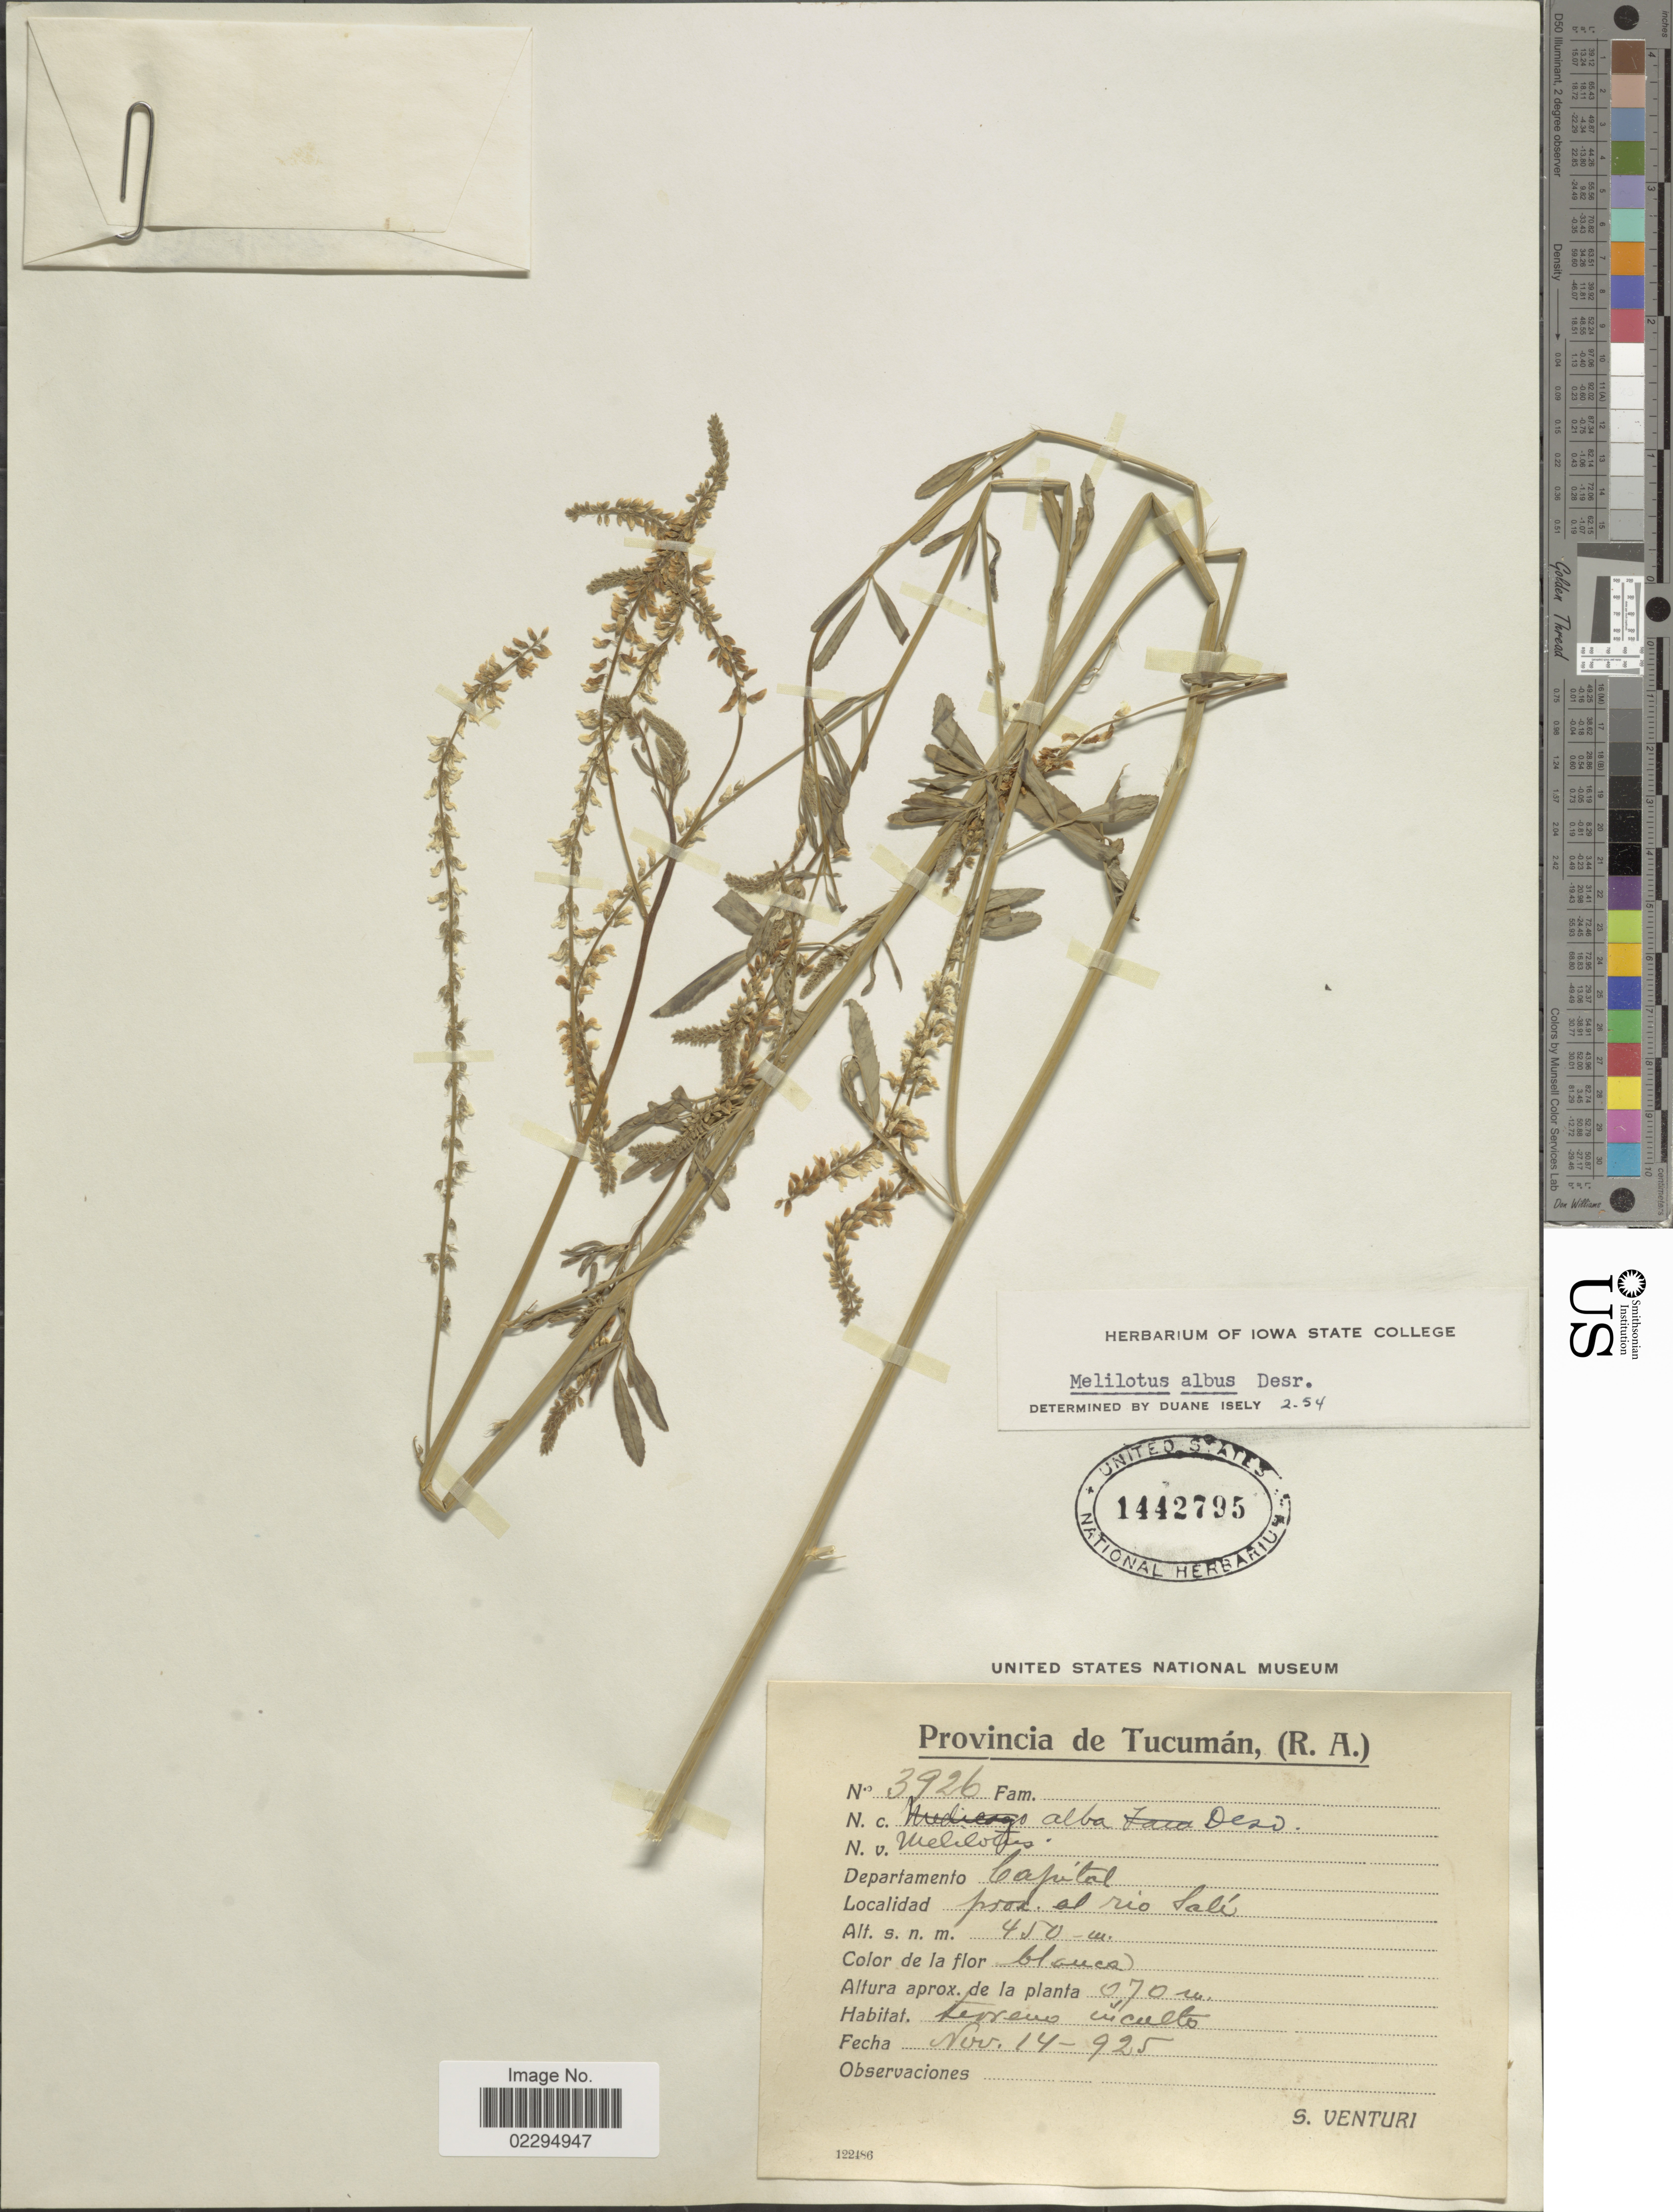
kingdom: Plantae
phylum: Tracheophyta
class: Magnoliopsida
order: Fabales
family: Fabaceae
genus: Melilotus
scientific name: Melilotus albus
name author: Medik.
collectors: S. Venturi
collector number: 3926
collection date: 1925-11-14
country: Argentina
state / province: Tucuman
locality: (R.A.), Departamento Capital, prox el rio Salí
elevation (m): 450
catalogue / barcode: US 1442795